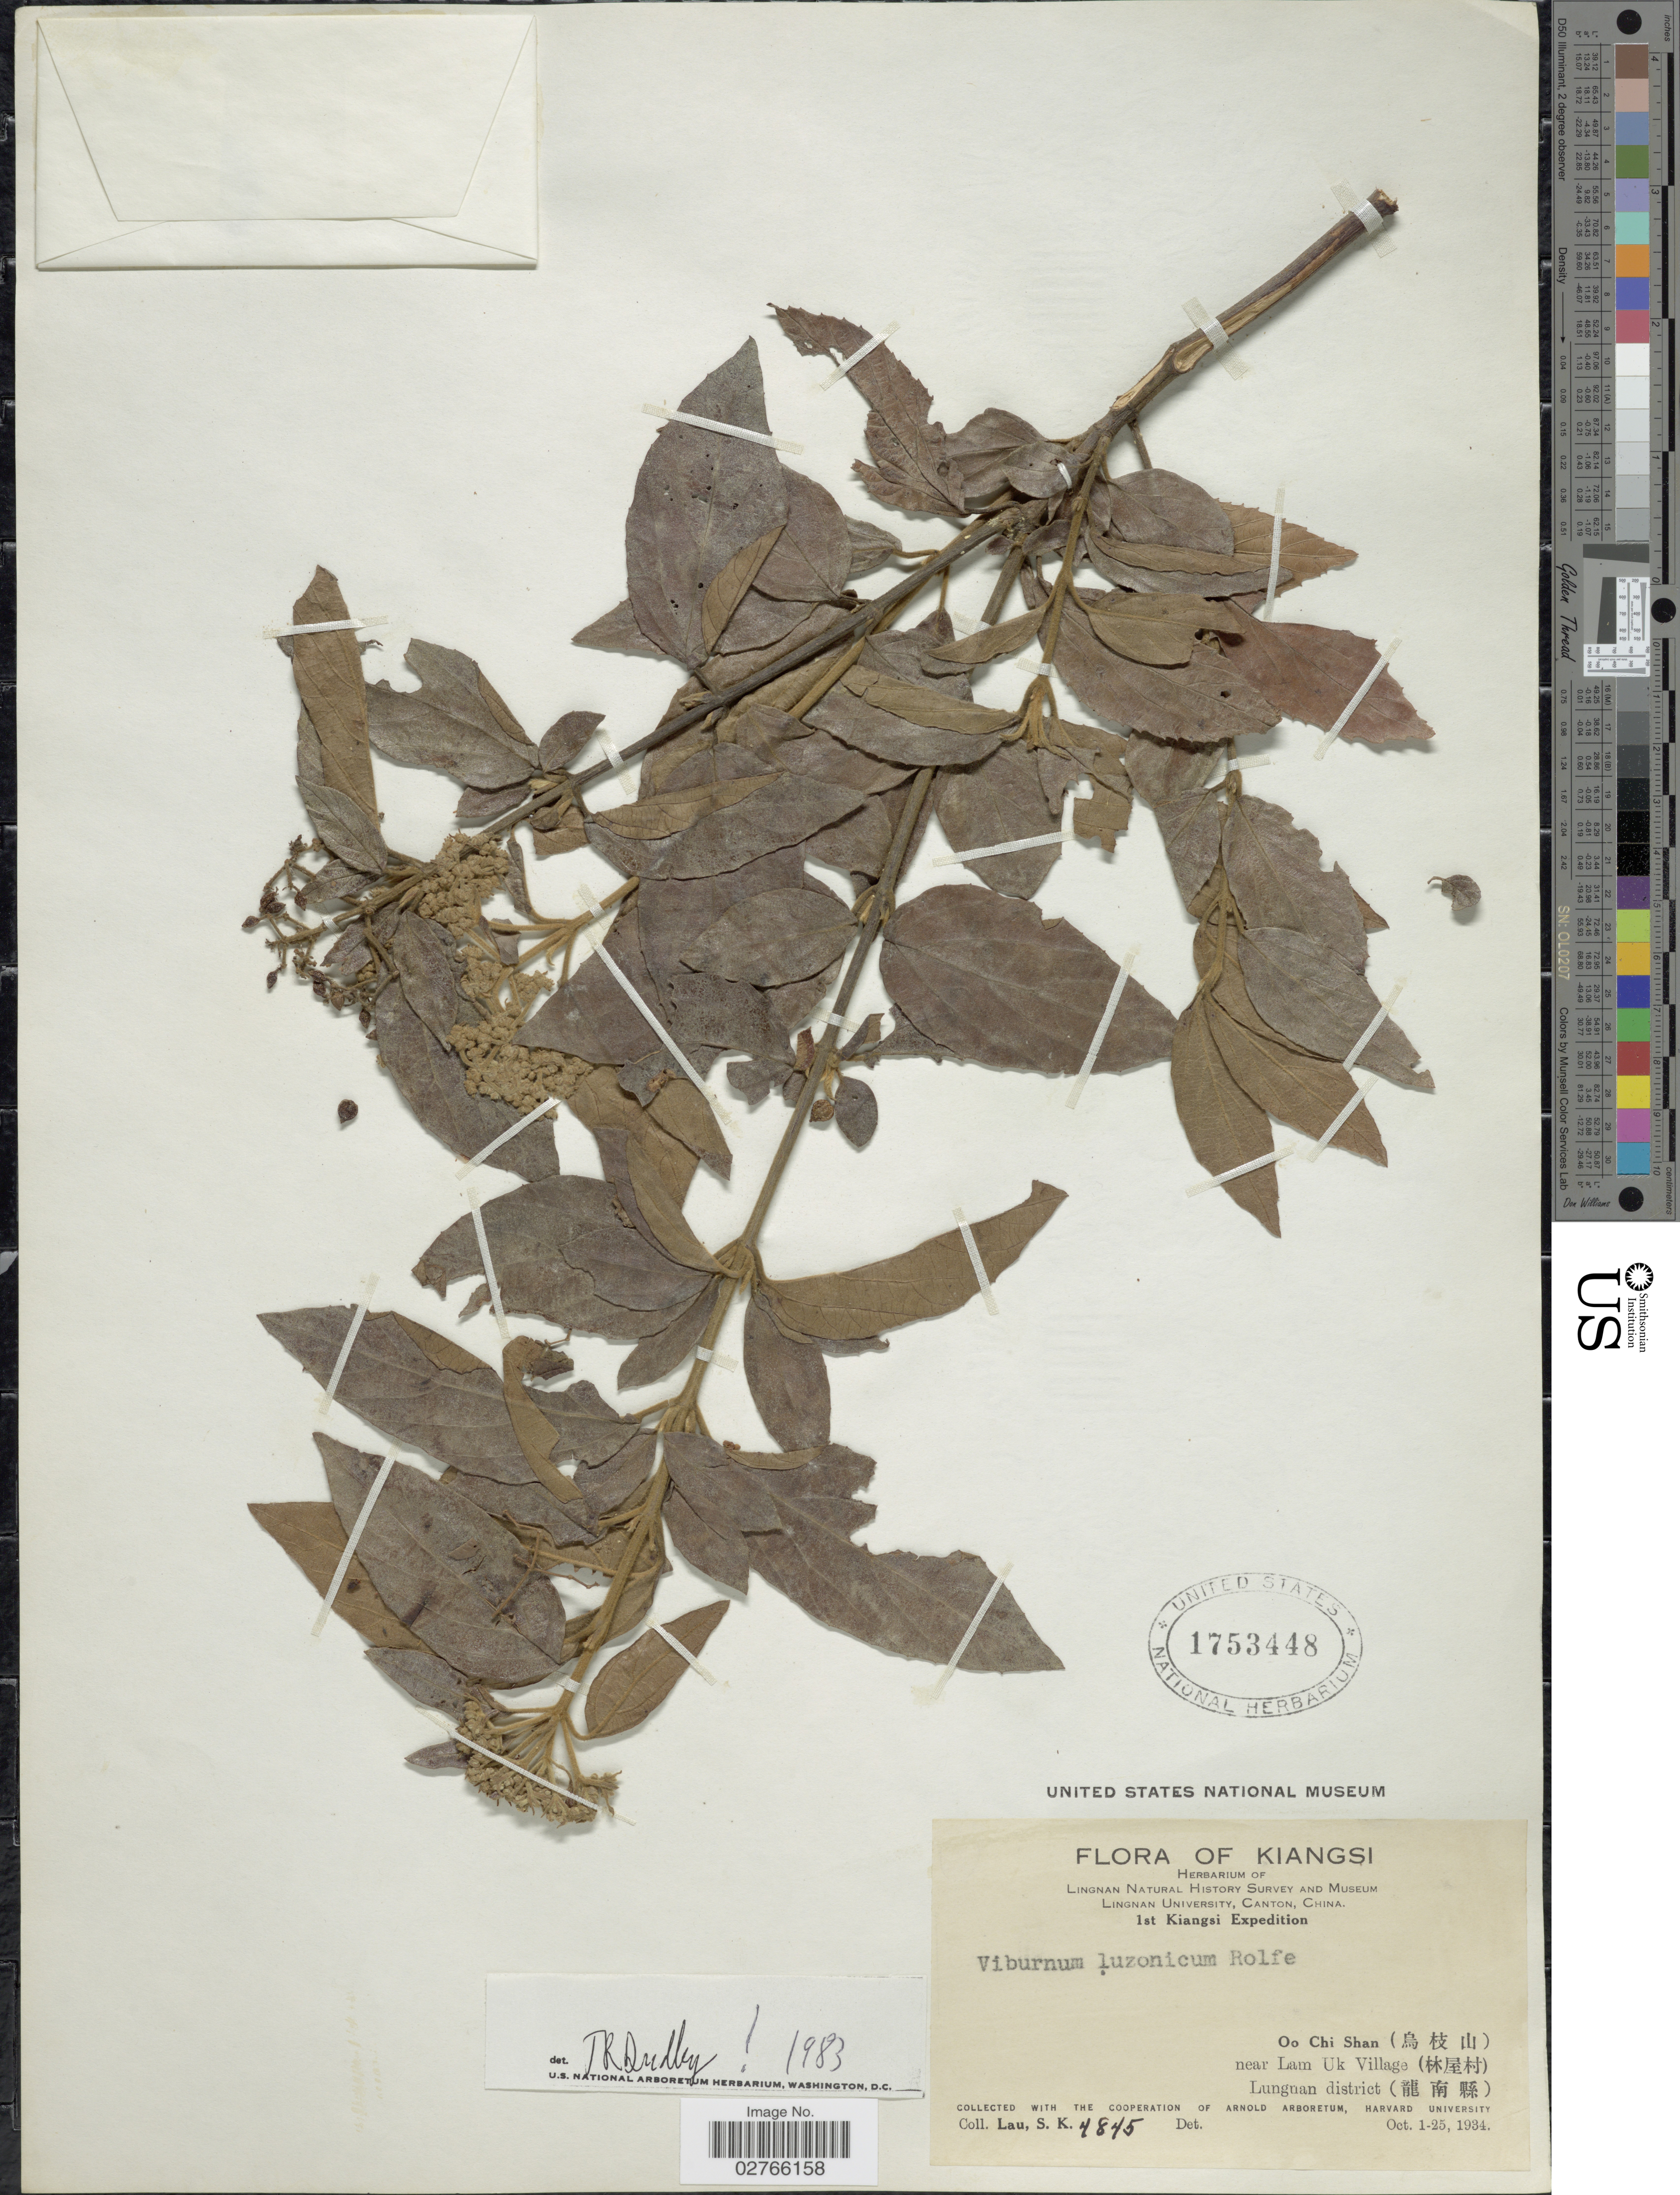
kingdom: Plantae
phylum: Tracheophyta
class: Magnoliopsida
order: Dipsacales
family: Viburnaceae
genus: Viburnum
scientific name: Viburnum luzonicum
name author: Rolfe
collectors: S. K. Lau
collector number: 4845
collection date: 1934-10-01/1934-10-25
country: China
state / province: Jiangxi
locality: Kiangsi, Oo Chi Shan near Lam Uk Village, Lungnan district.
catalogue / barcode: US 1753448